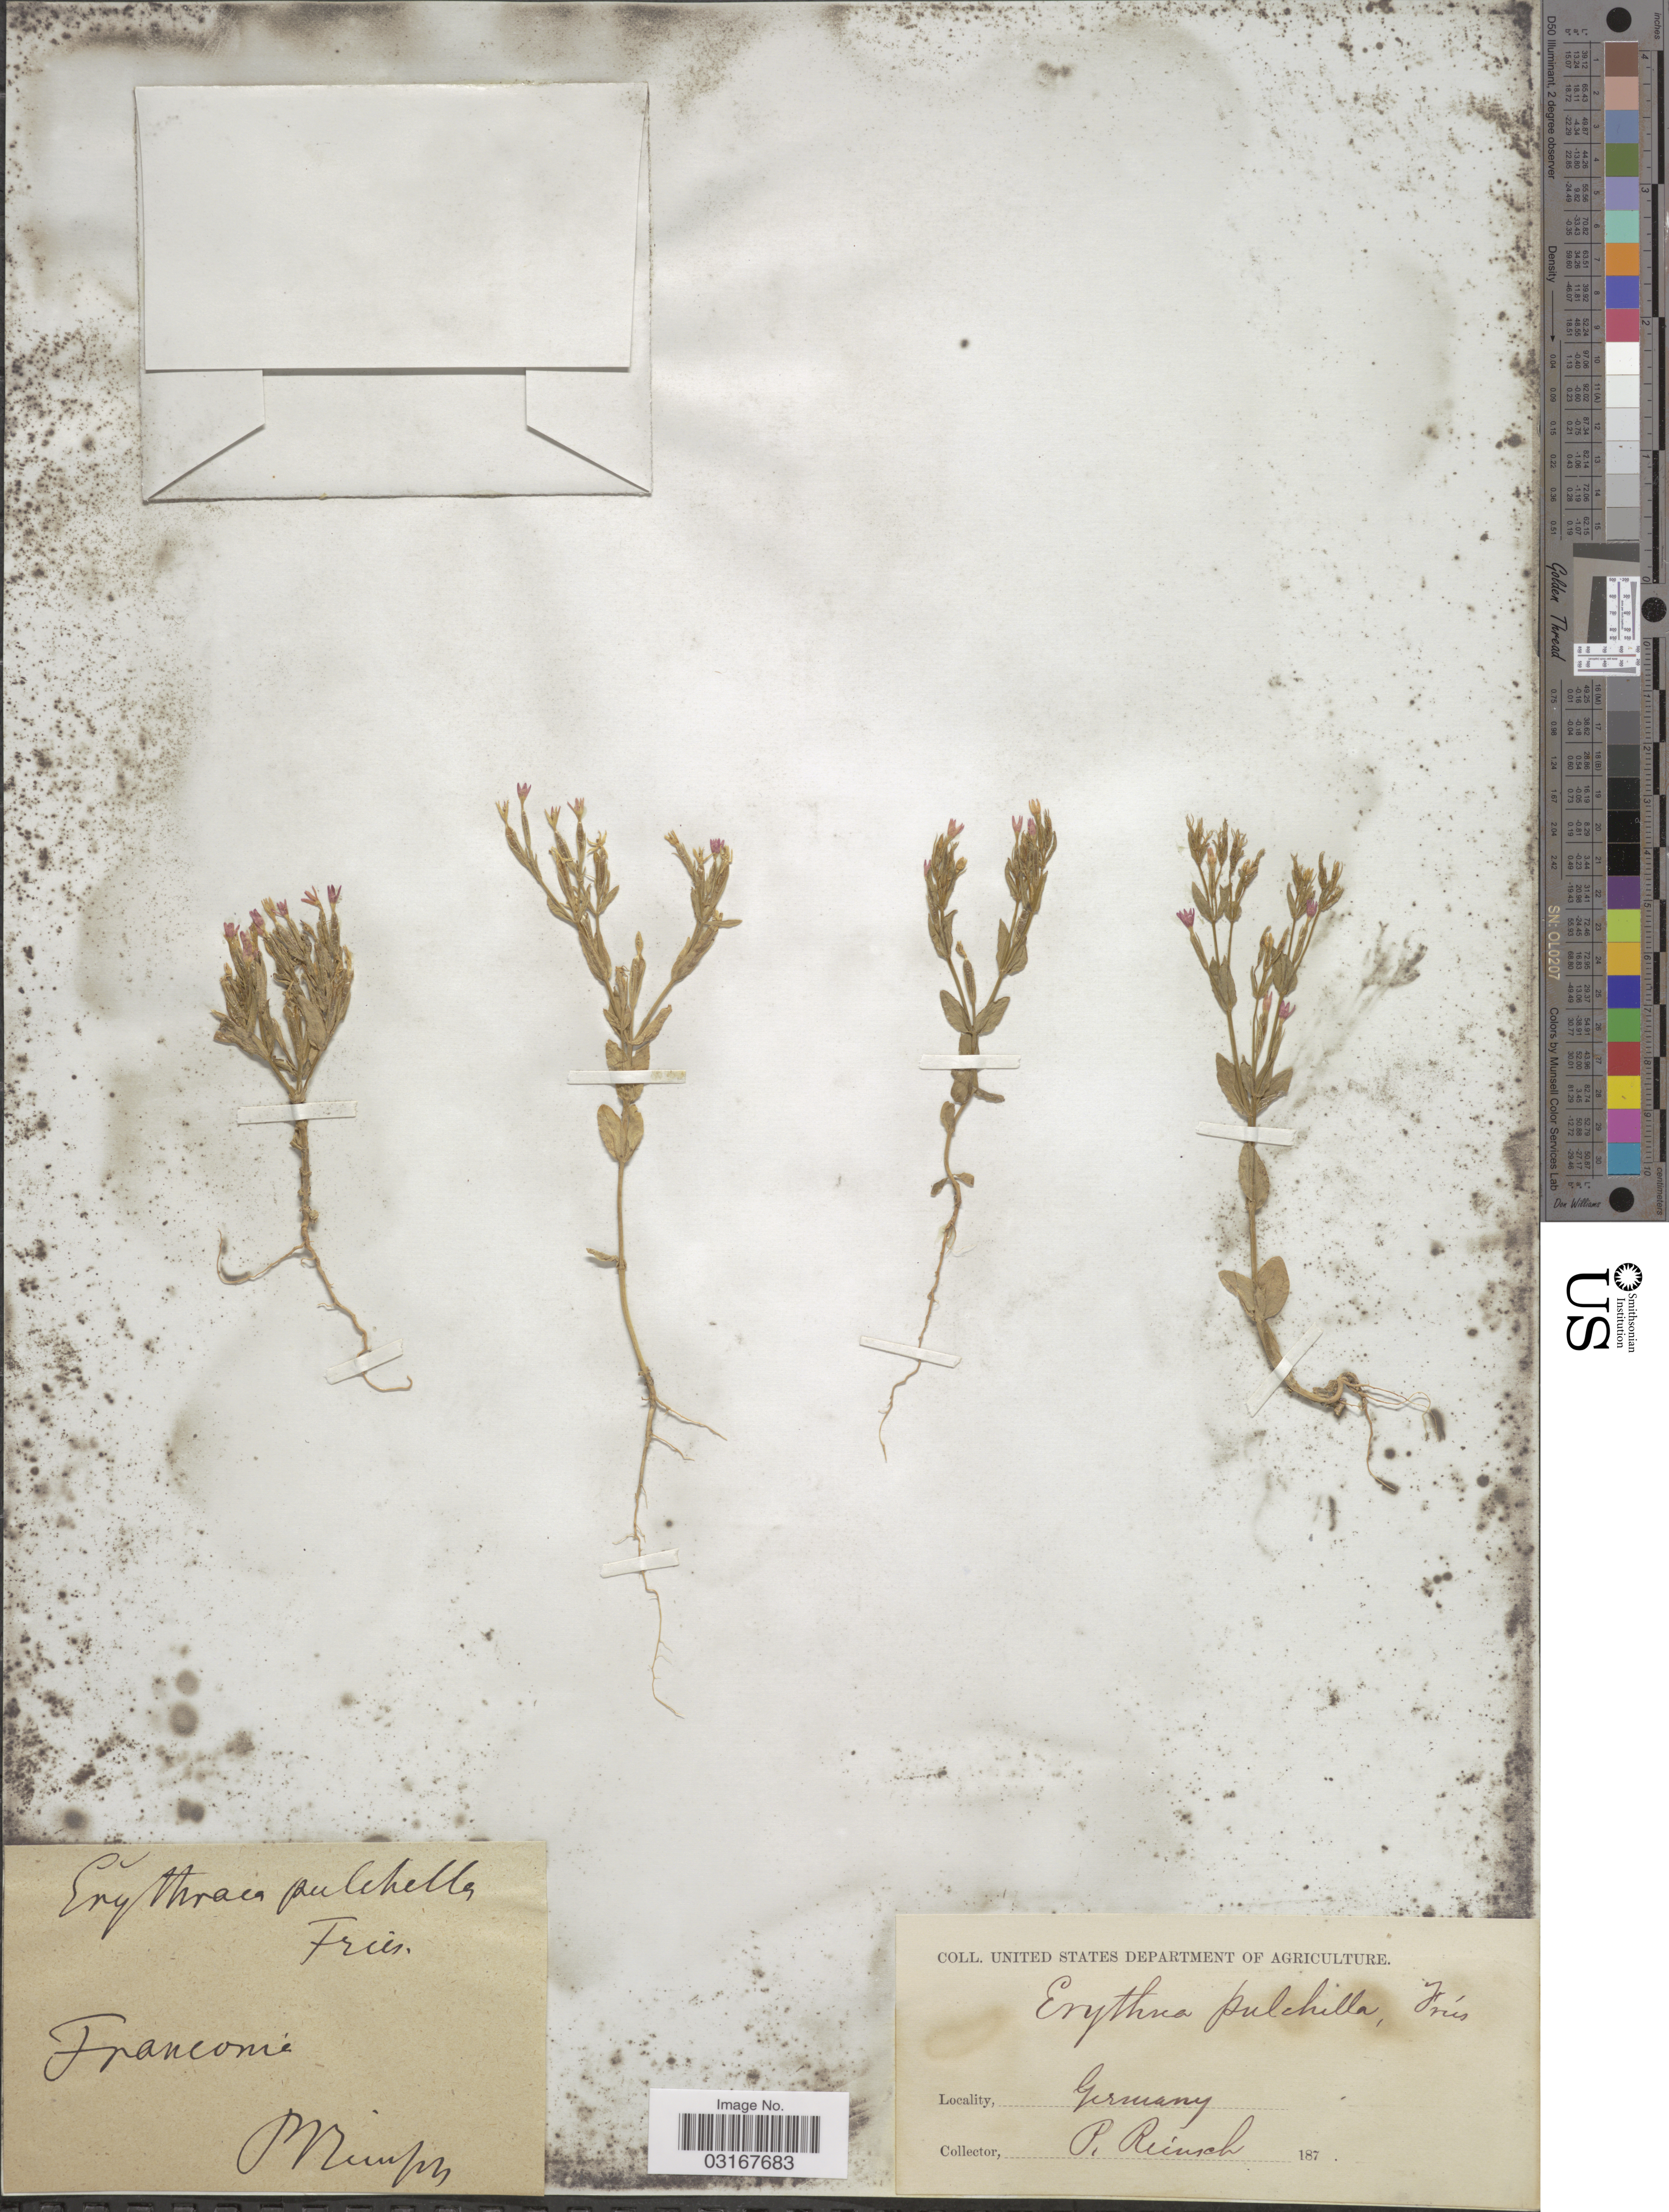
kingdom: Plantae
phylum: Tracheophyta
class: Magnoliopsida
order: Gentianales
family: Gentianaceae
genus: Centaurium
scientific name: Centaurium pulchellum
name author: (Sw.) Druce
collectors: P. Reinsch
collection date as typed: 187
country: Germany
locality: Franconie.